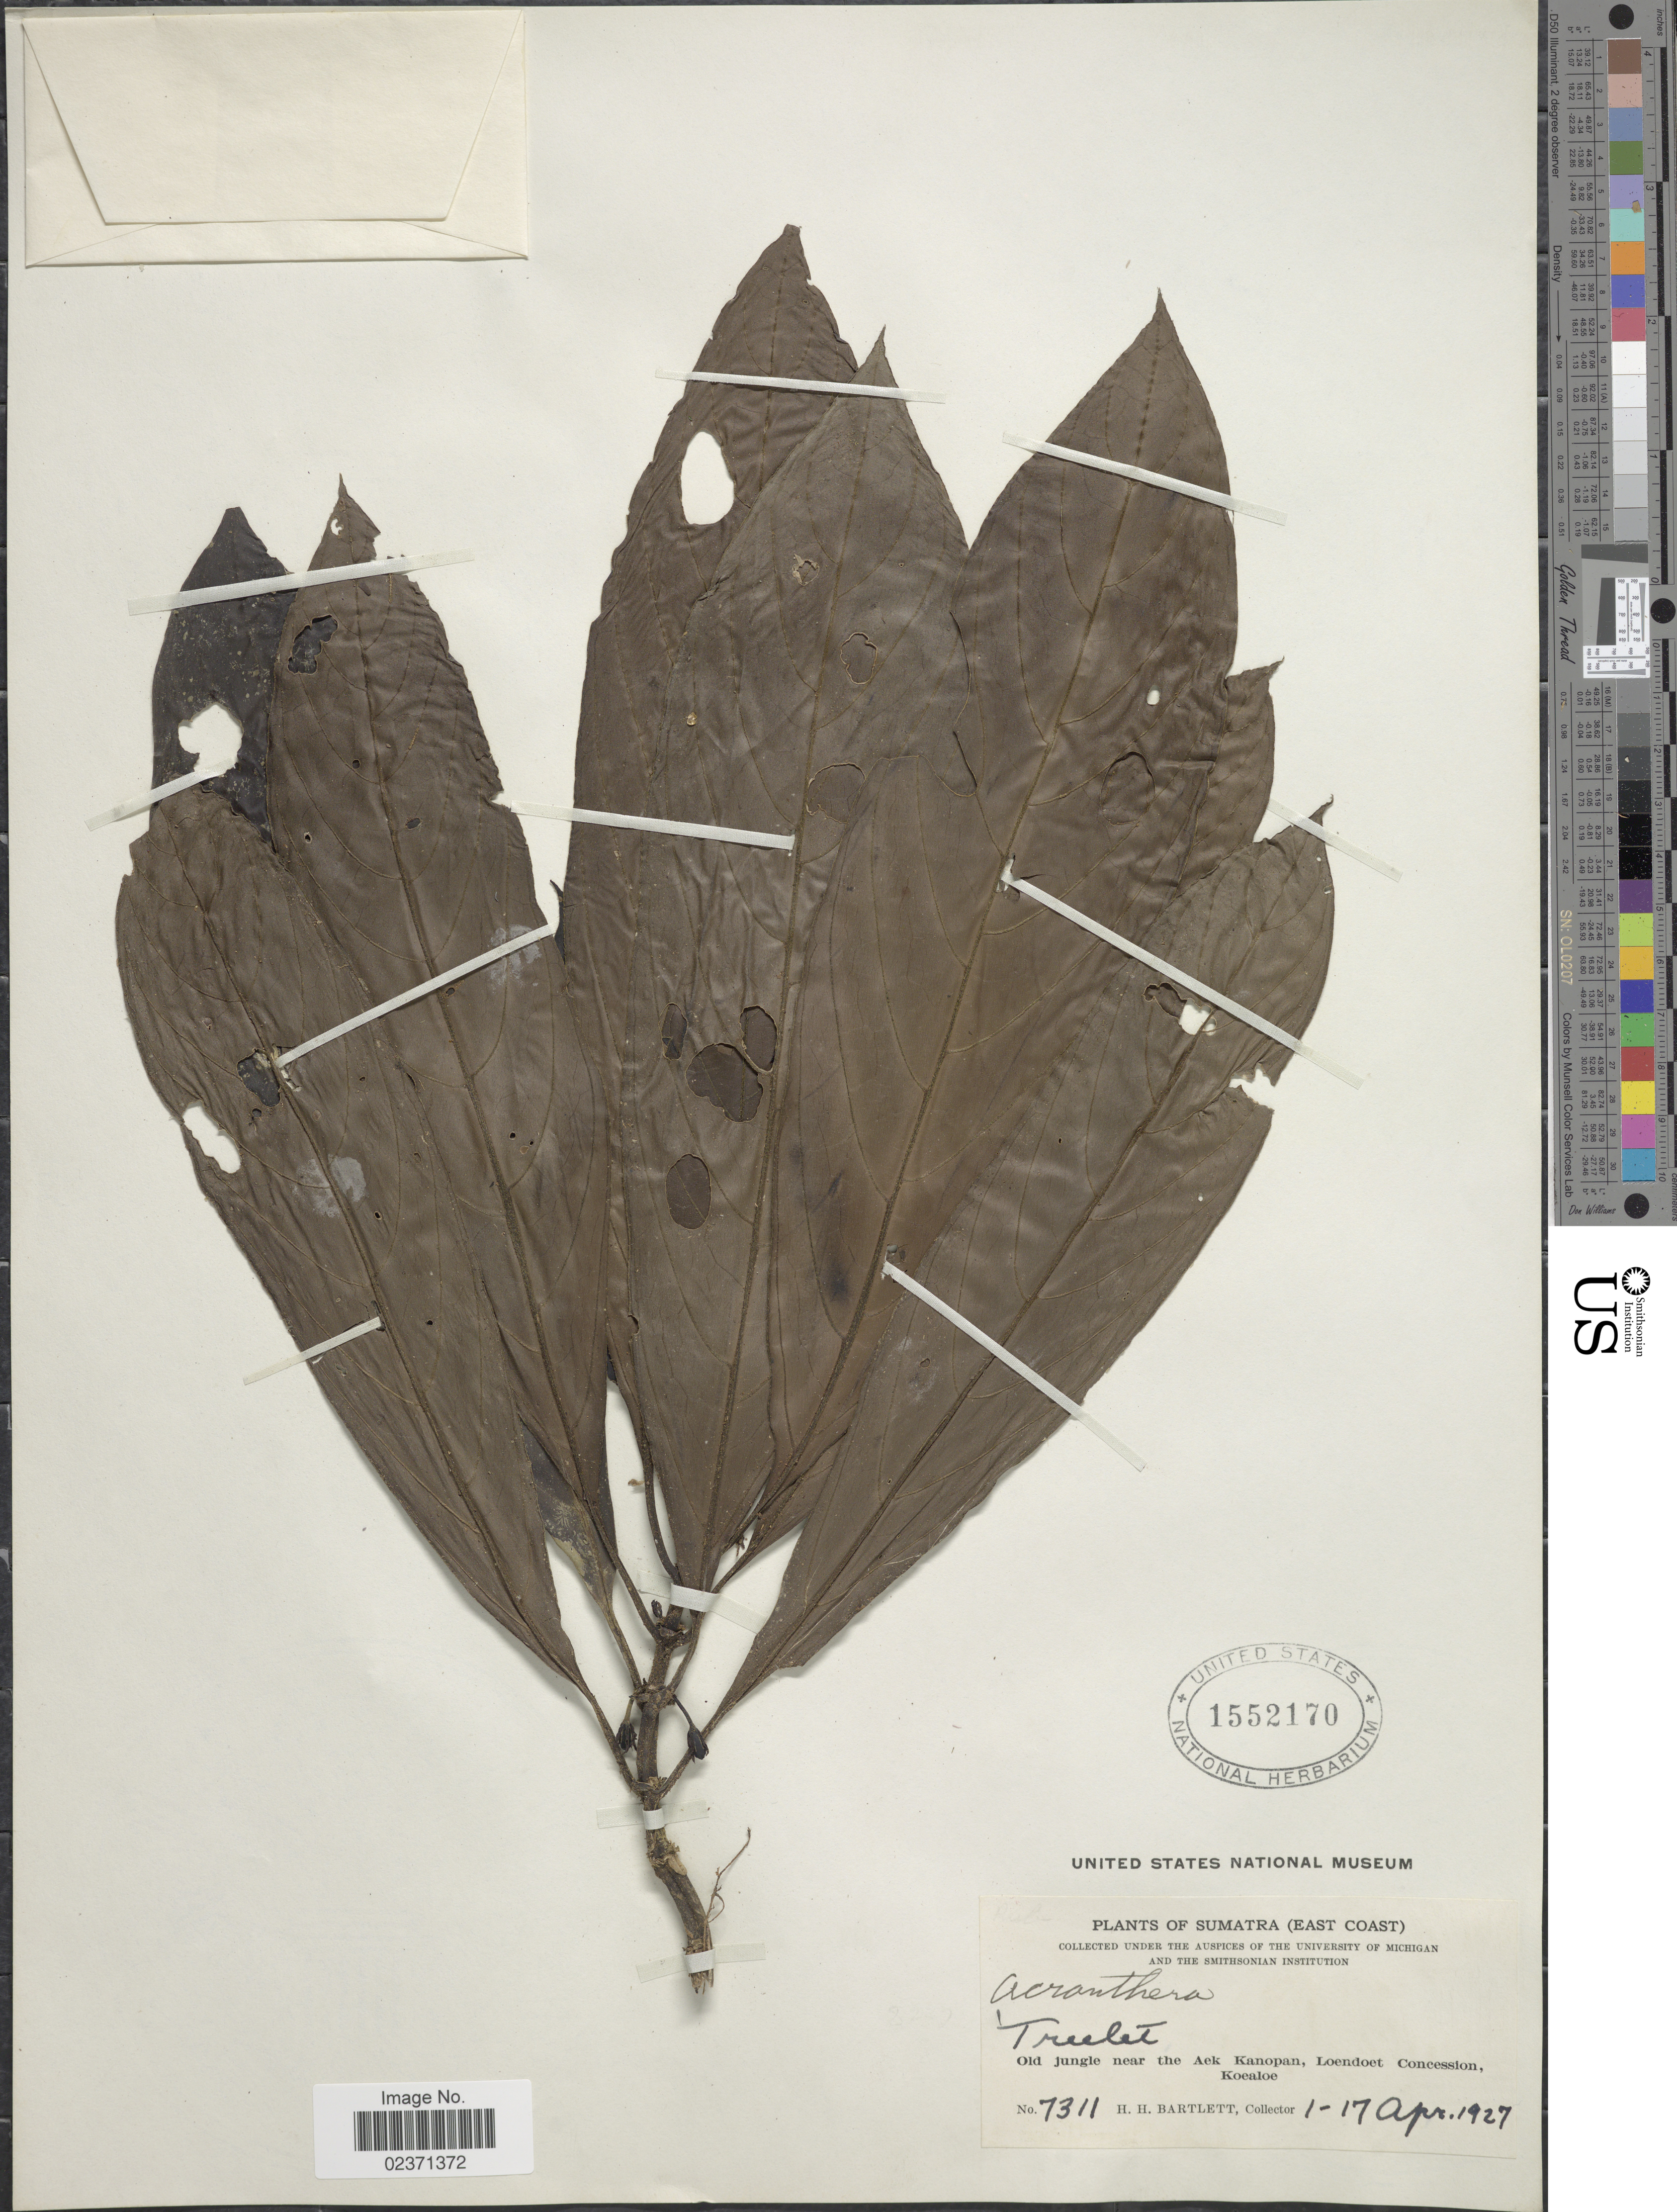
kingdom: Plantae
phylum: Tracheophyta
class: Magnoliopsida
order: Gentianales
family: Rubiaceae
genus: Acranthera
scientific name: Acranthera sp.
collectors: H. H. Bartlett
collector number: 7311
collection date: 1927-04-01/1927-04-17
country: Indonesia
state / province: Sumatra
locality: (East Coast). Old jungle near the Aek Kanopan, Loendoet Concession, Koealoe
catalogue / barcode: US 1552170